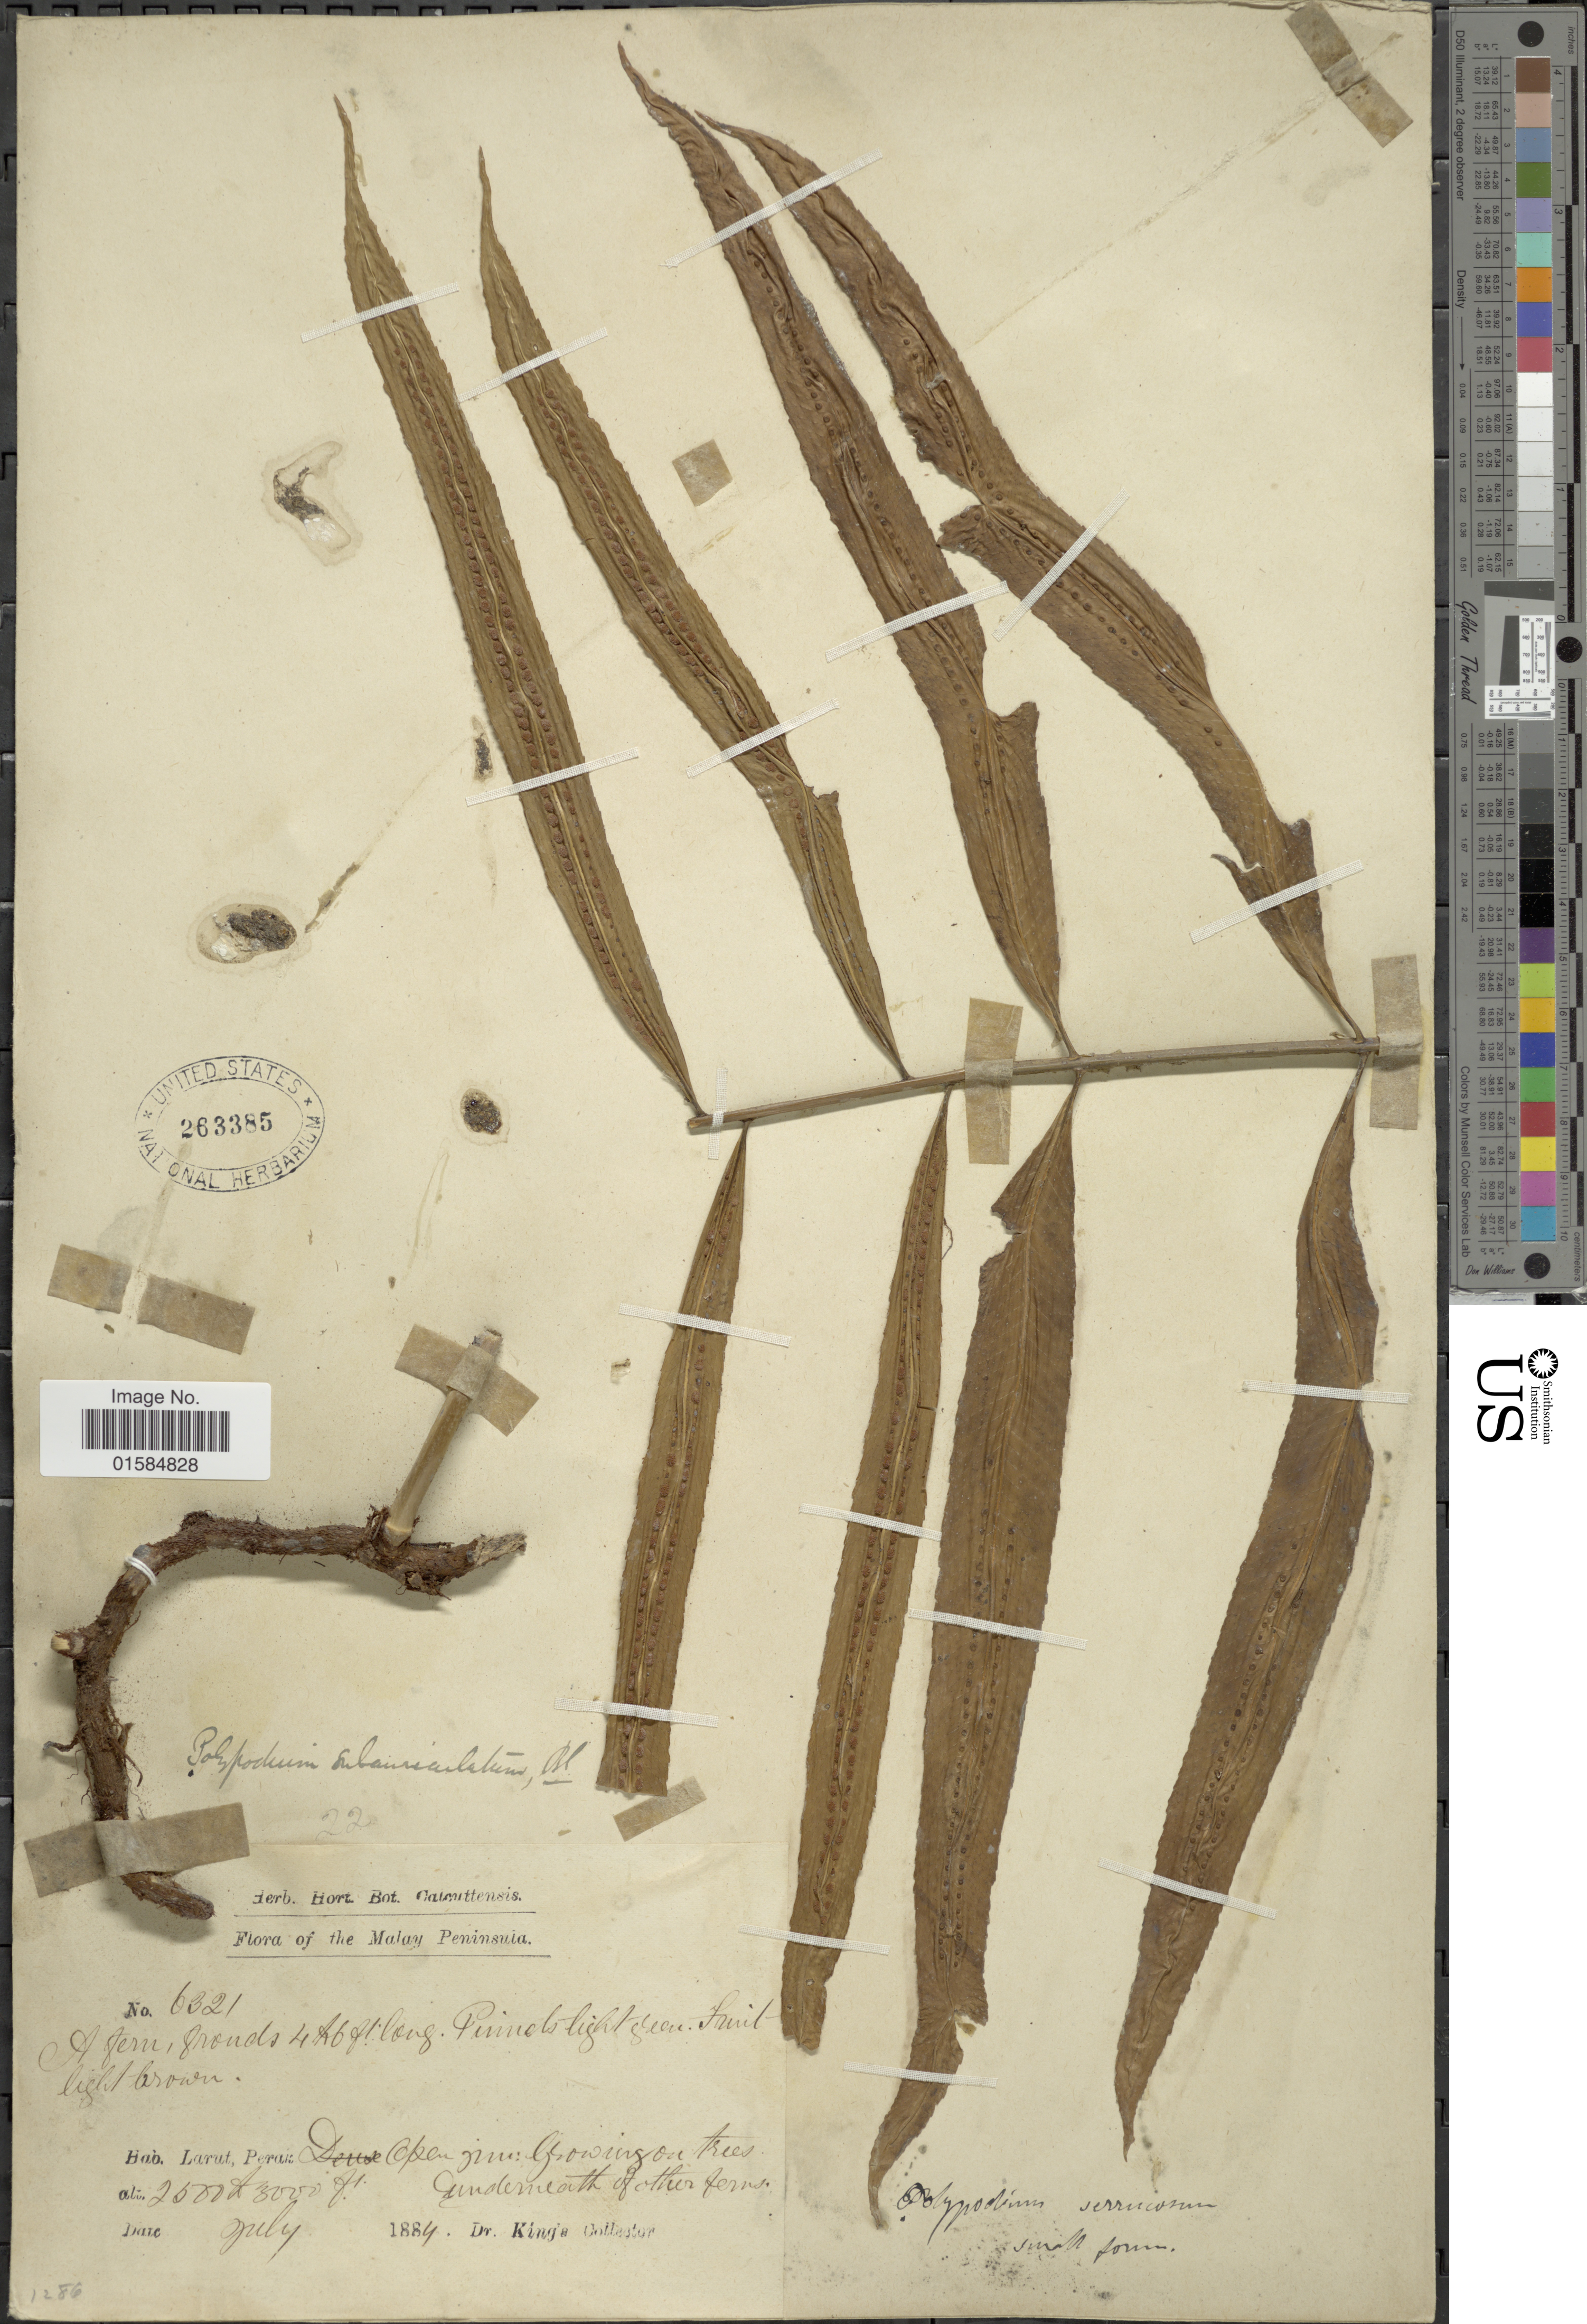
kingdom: Plantae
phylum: Tracheophyta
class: Polypodiopsida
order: Polypodiales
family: Polypodiaceae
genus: Goniophlebium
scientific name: Goniophlebium subauriculatum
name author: (Blume) C. Presl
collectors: Dr. King's collector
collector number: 6321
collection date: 1884-07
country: Malaysia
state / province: Perak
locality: Malay Peninsula, Larut, Perak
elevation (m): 762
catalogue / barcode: US 263385